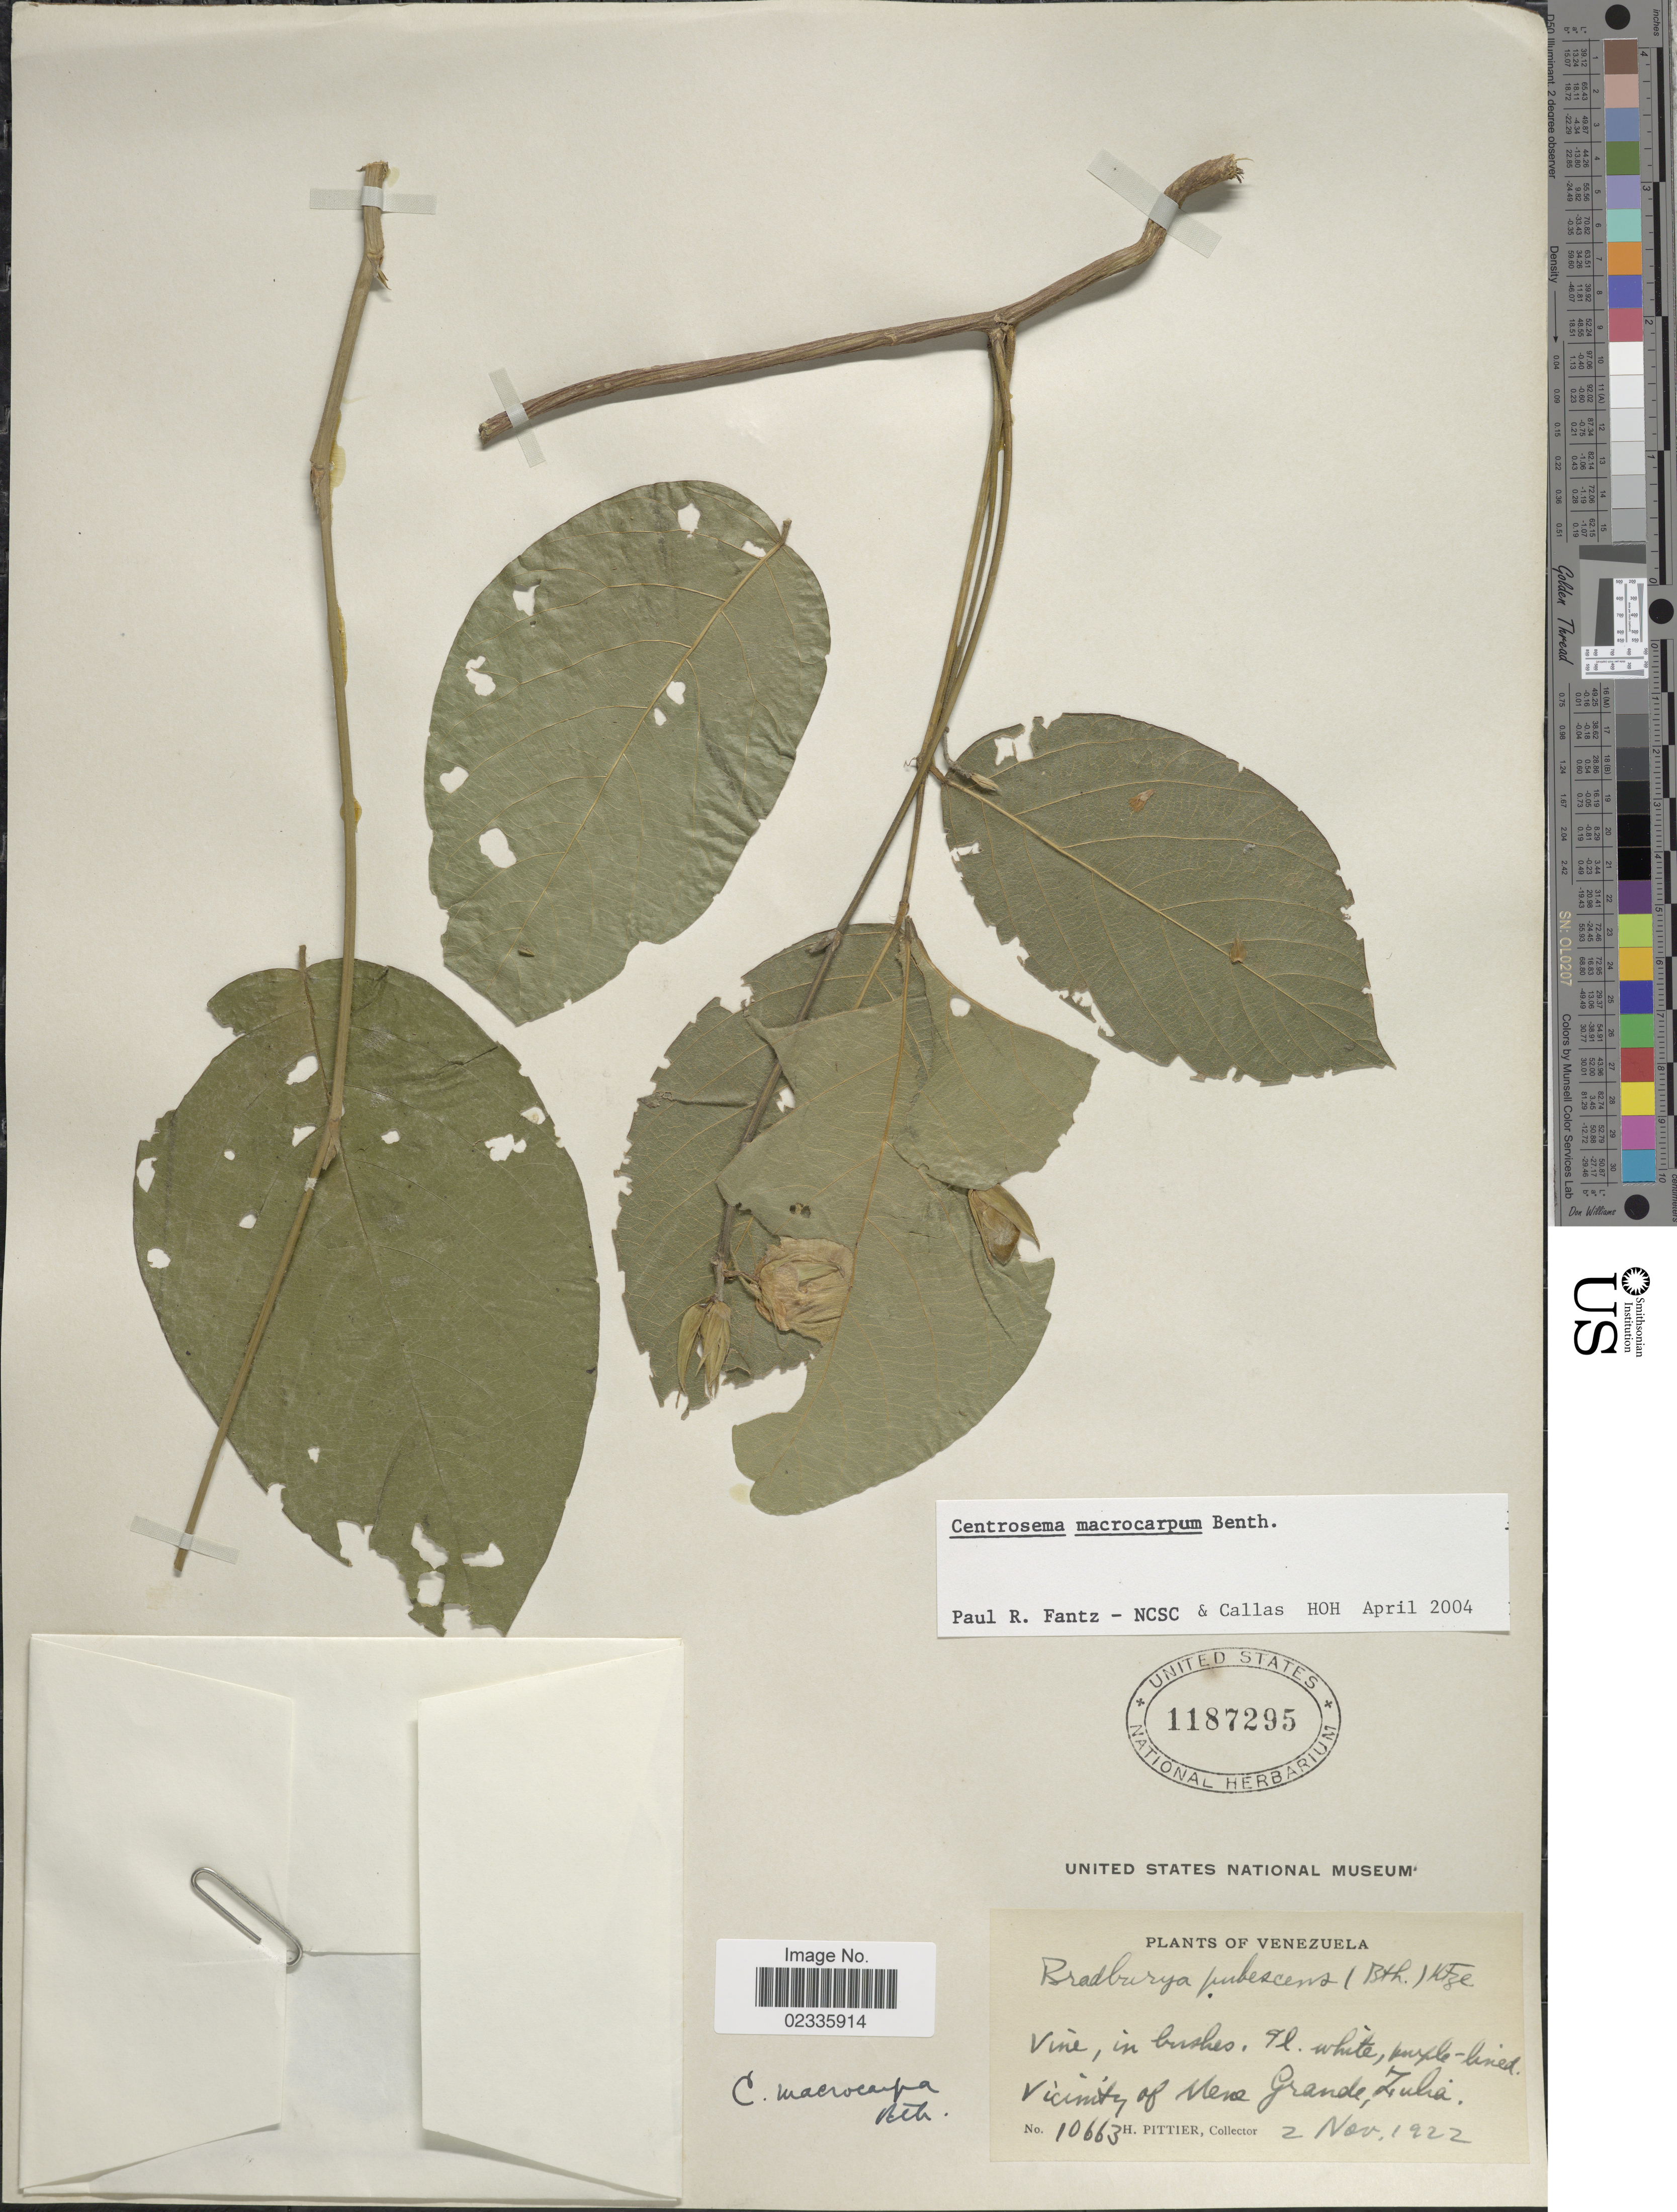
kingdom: Plantae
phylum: Tracheophyta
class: Magnoliopsida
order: Fabales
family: Fabaceae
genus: Centrosema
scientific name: Centrosema macrocarpum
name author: Benth.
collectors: H. F. Pittier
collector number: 10663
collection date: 1922-11-02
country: Venezuela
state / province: Zulia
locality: Vicinity of Mene Grande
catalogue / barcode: US 1187295